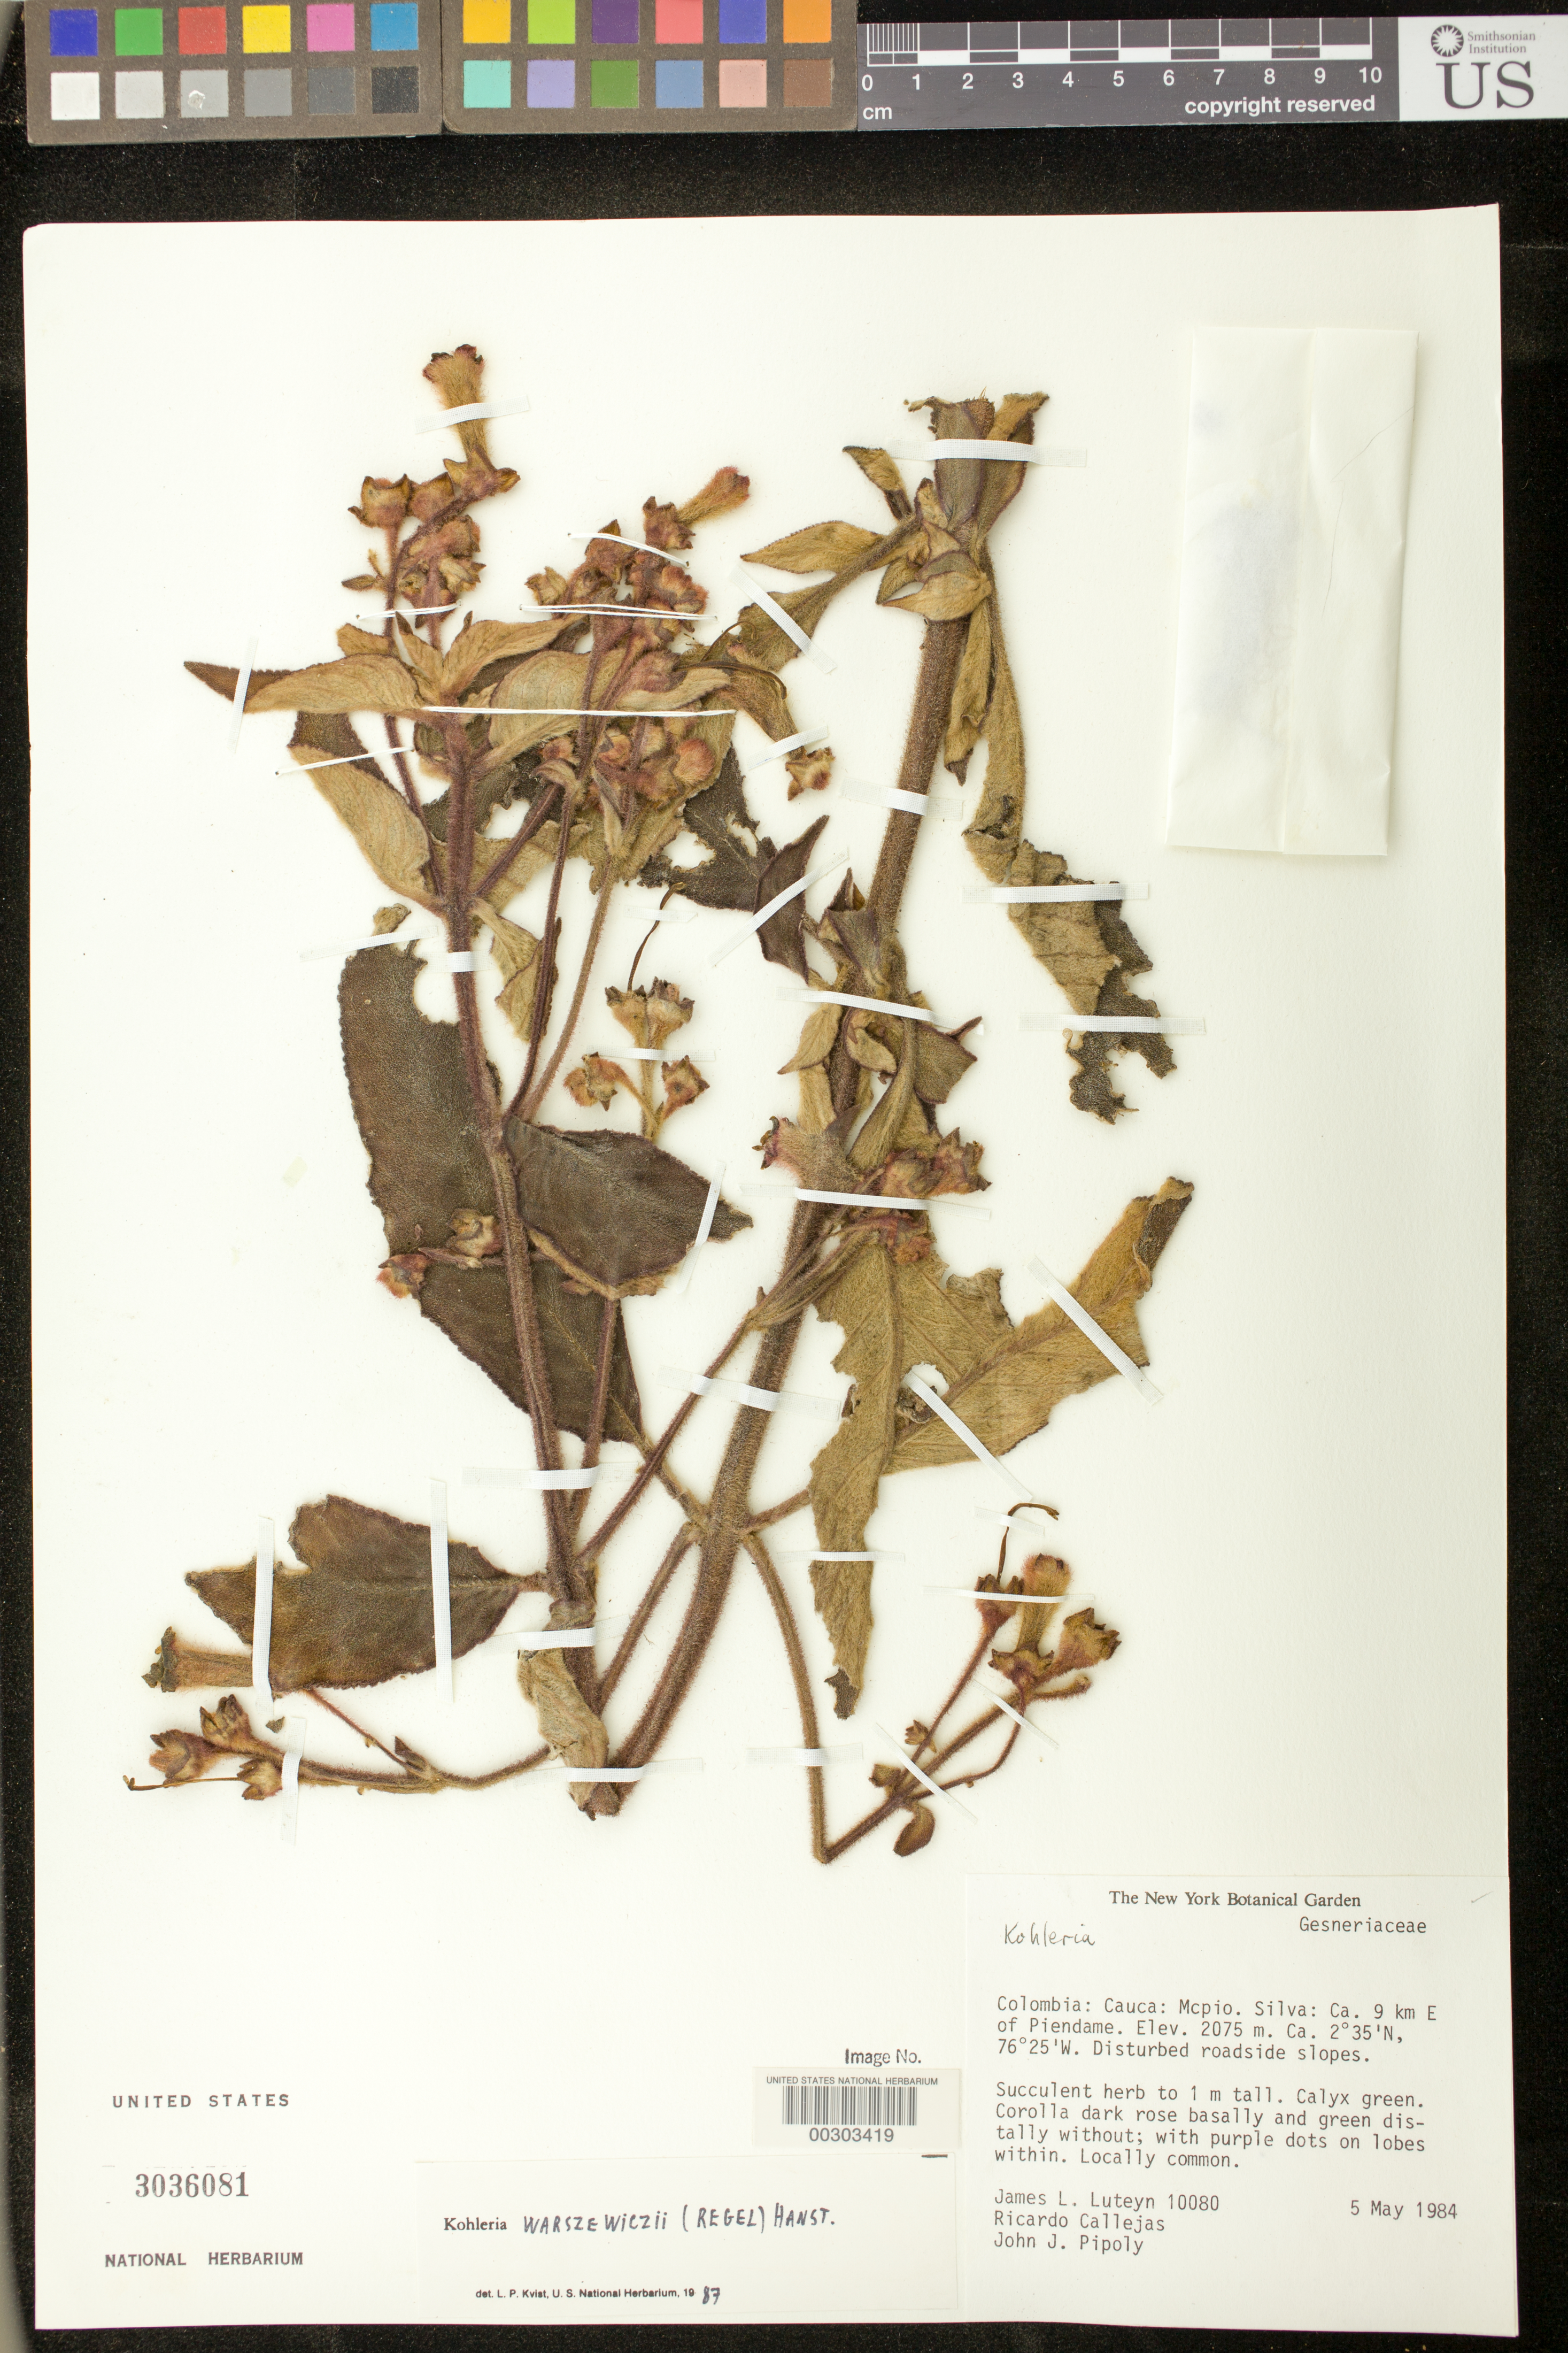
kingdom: Plantae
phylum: Tracheophyta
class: Magnoliopsida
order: Lamiales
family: Gesneriaceae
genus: Kohleria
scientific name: Kohleria warszewiczii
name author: (Regel) Hanst.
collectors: J. L. Luteyn, R. Callejas & J. J. Pipoly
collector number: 10080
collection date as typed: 05 May 1984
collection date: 1984-05-05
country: Colombia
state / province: Cauca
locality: Mun. of Silva, ca 9 km E of Piendame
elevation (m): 2075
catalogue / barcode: US 3036081